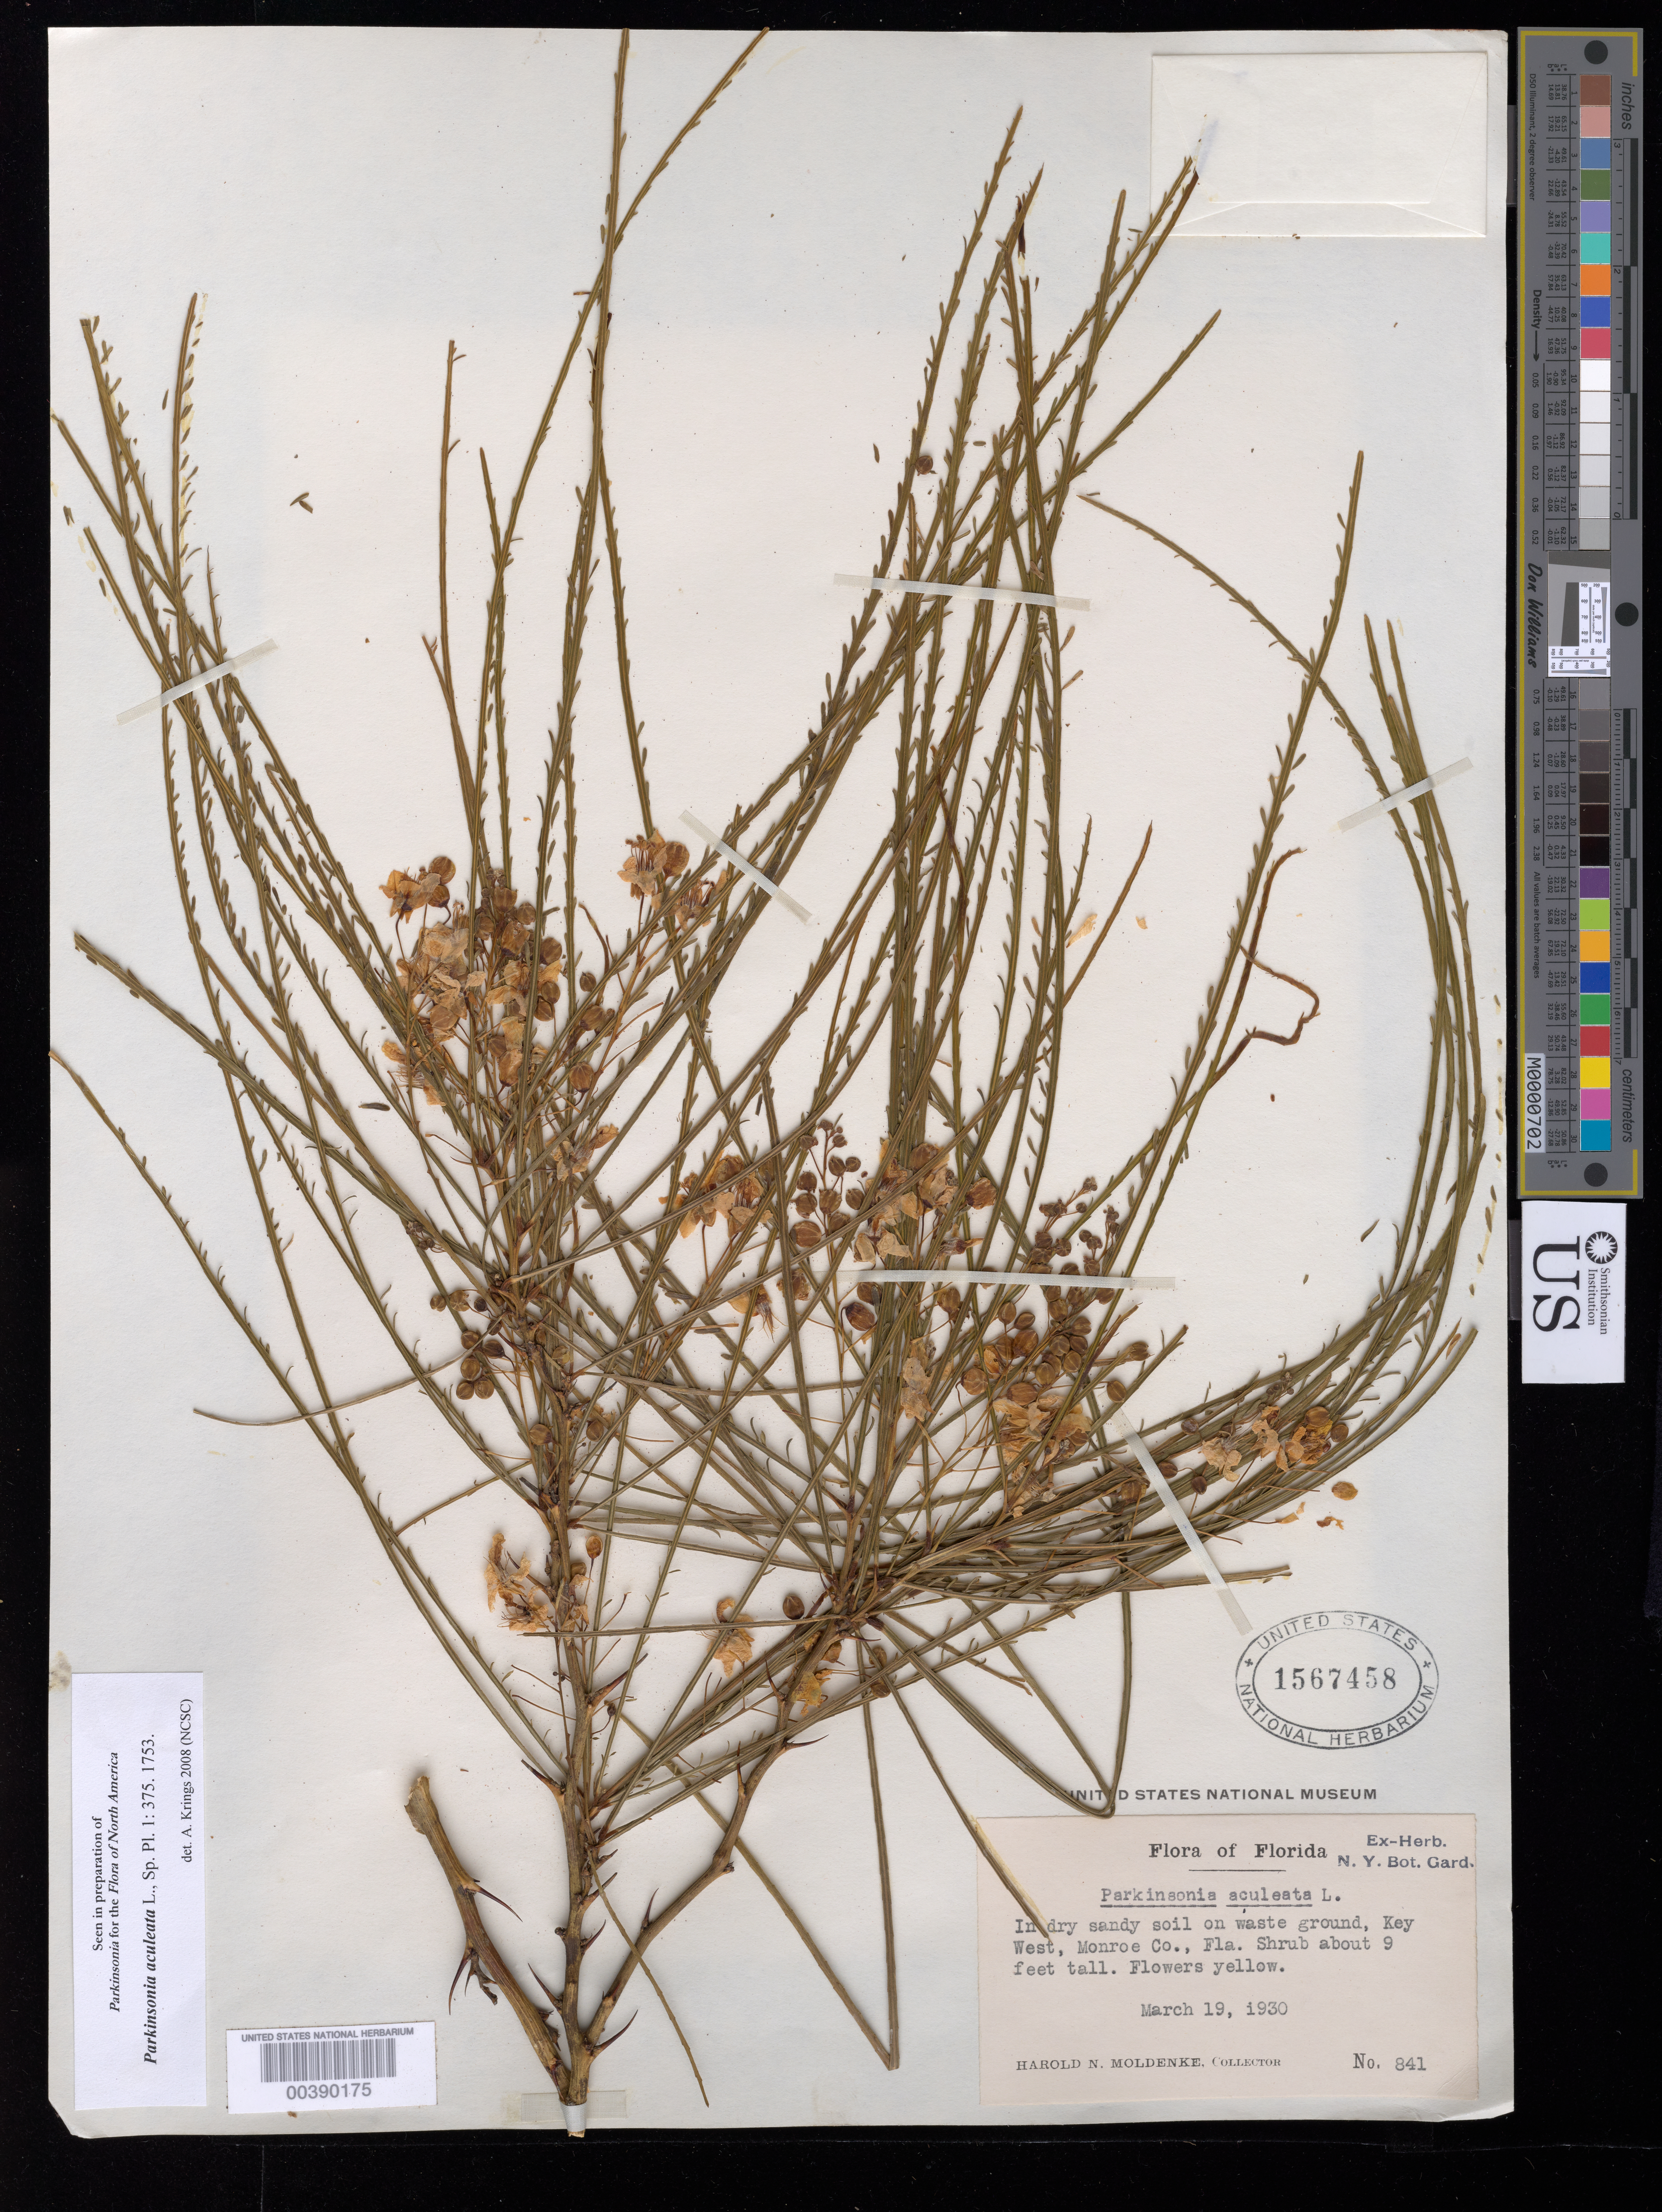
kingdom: Plantae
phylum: Tracheophyta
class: Magnoliopsida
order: Fabales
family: Fabaceae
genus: Parkinsonia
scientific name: Parkinsonia aculeata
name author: L.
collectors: H. N. Moldenke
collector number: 841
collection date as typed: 19 Mar 1930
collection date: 1930-03-19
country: United States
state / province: Florida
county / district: Monroe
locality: Key west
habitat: Waste ground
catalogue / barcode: US 1567458